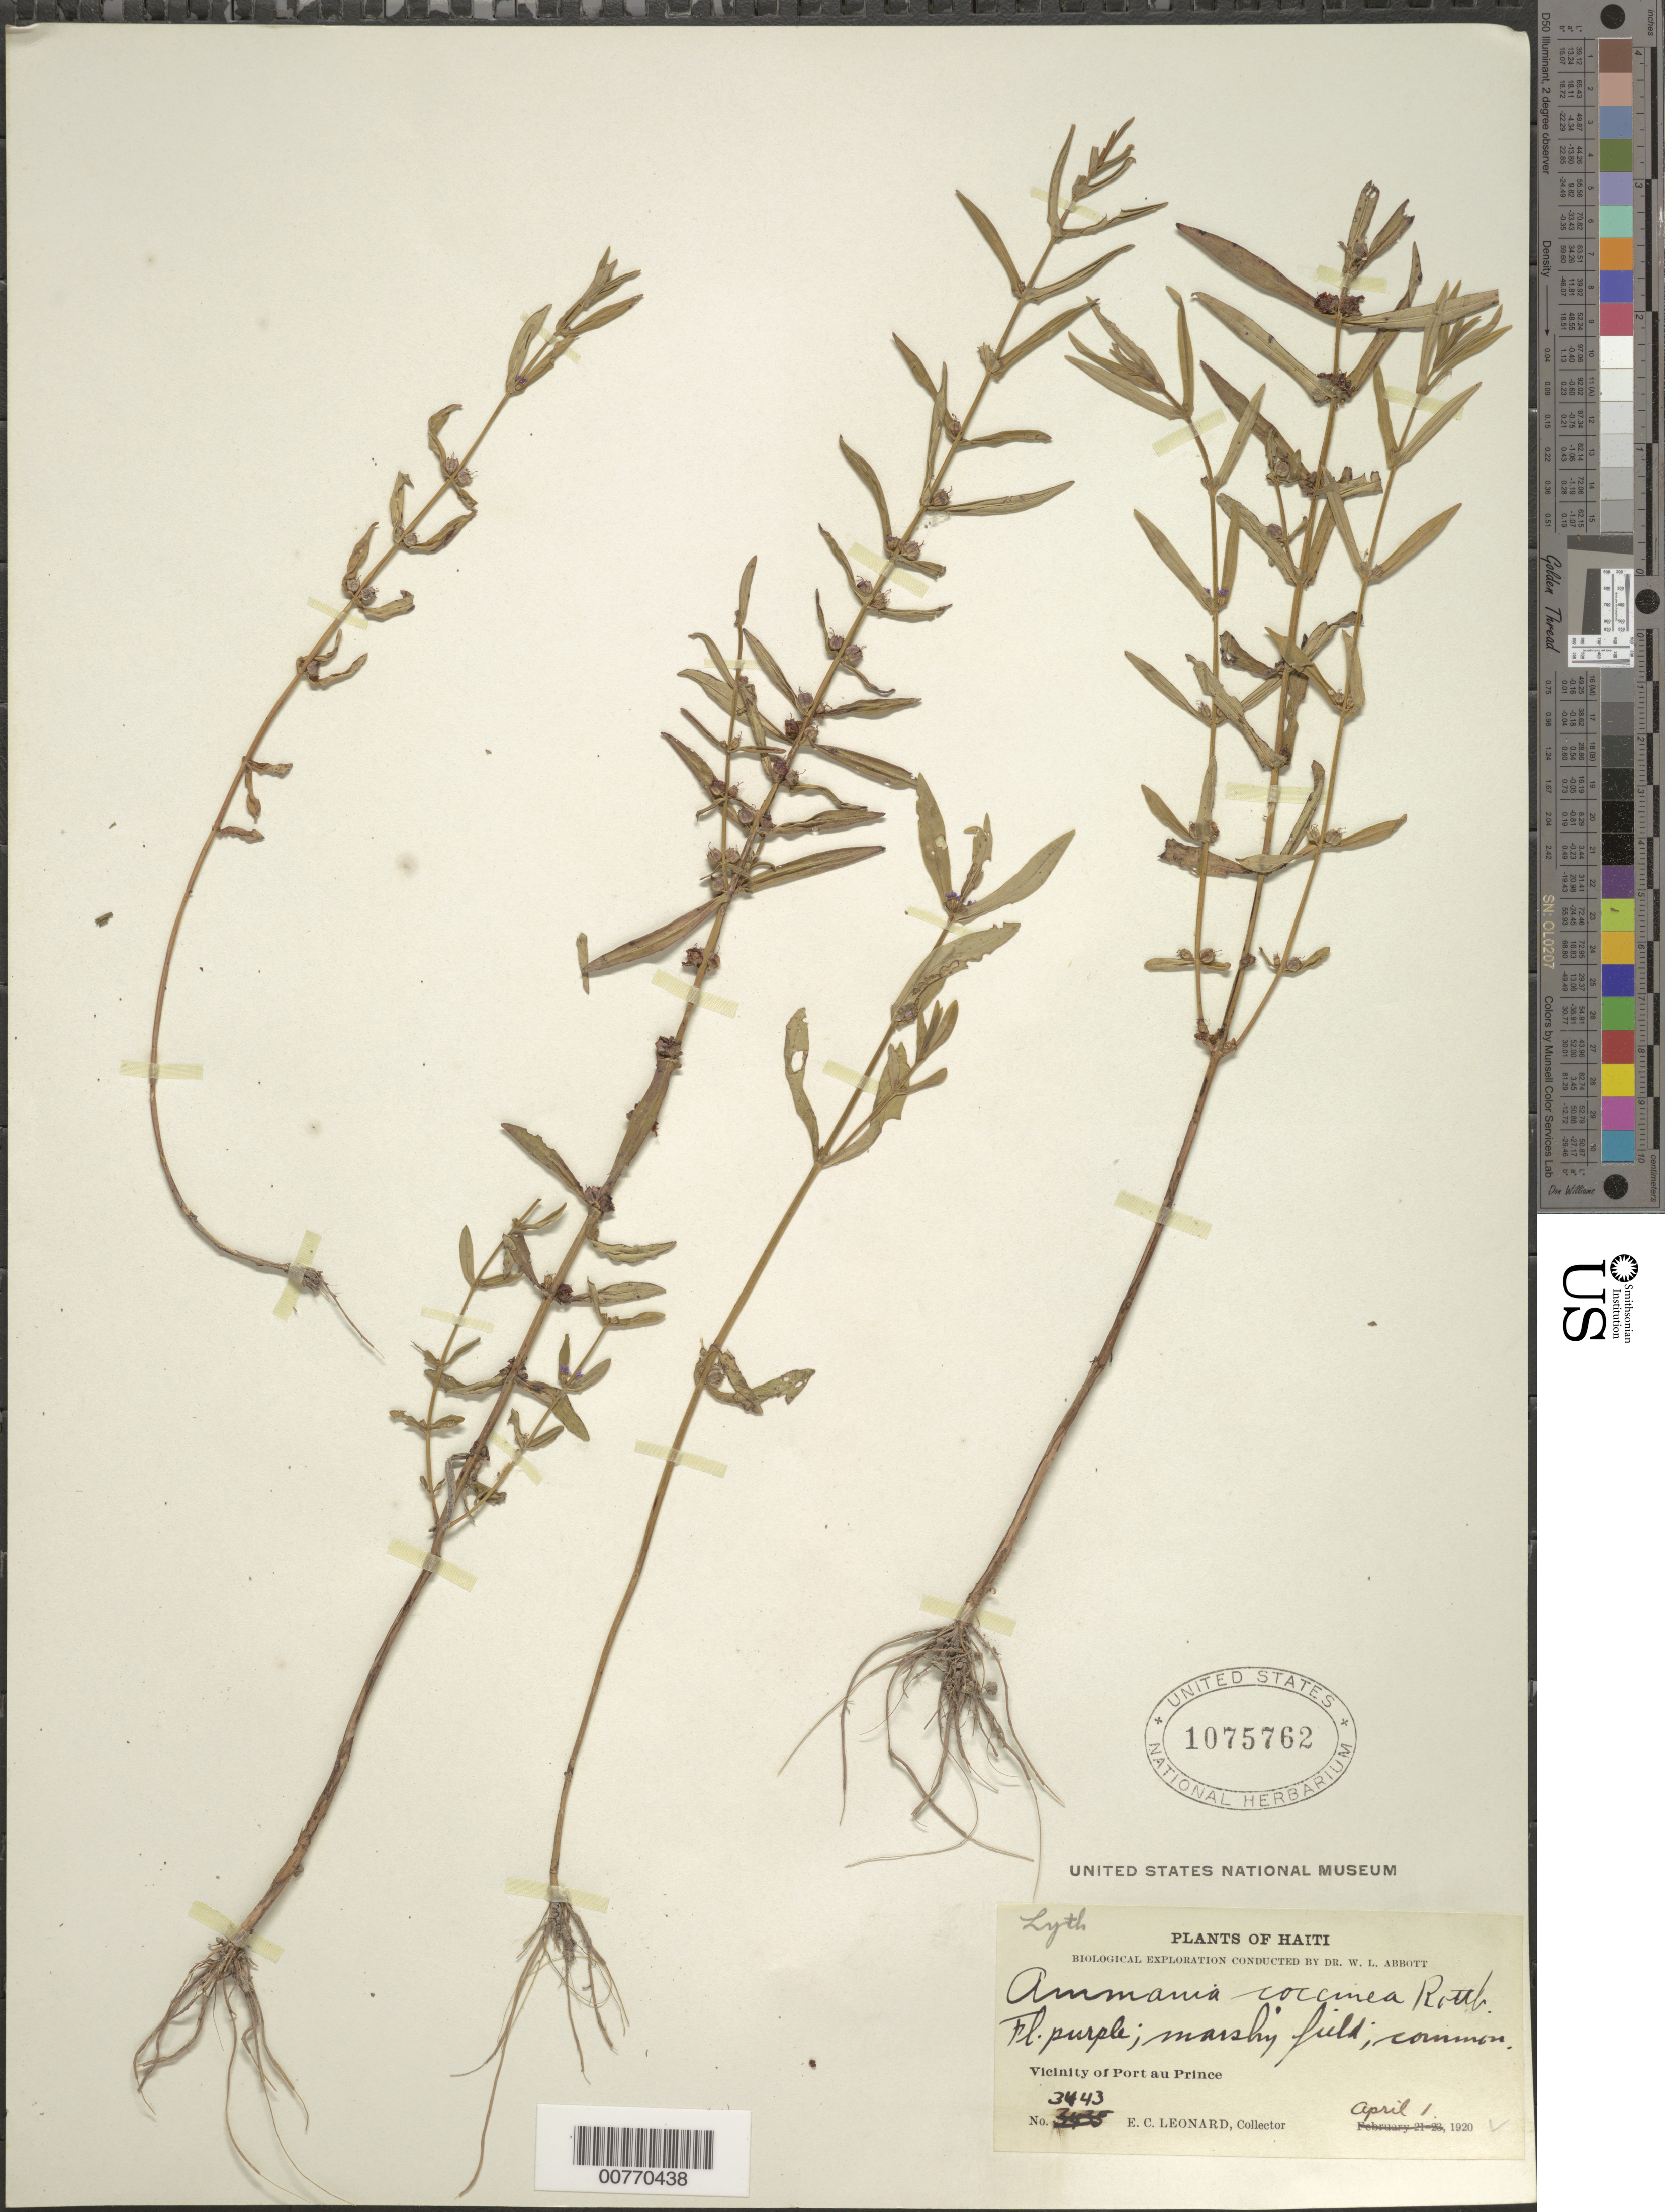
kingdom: Plantae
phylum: Tracheophyta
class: Magnoliopsida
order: Myrtales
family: Lythraceae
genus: Ammannia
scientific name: Ammannia coccinea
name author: Rottb.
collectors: E. C. Leonard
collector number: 3443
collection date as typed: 01 Apr 1920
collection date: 1920-04-01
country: Haiti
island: Hispaniola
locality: Vicinity of Port au Prince.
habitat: Marshy field.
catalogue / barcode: US 1075762